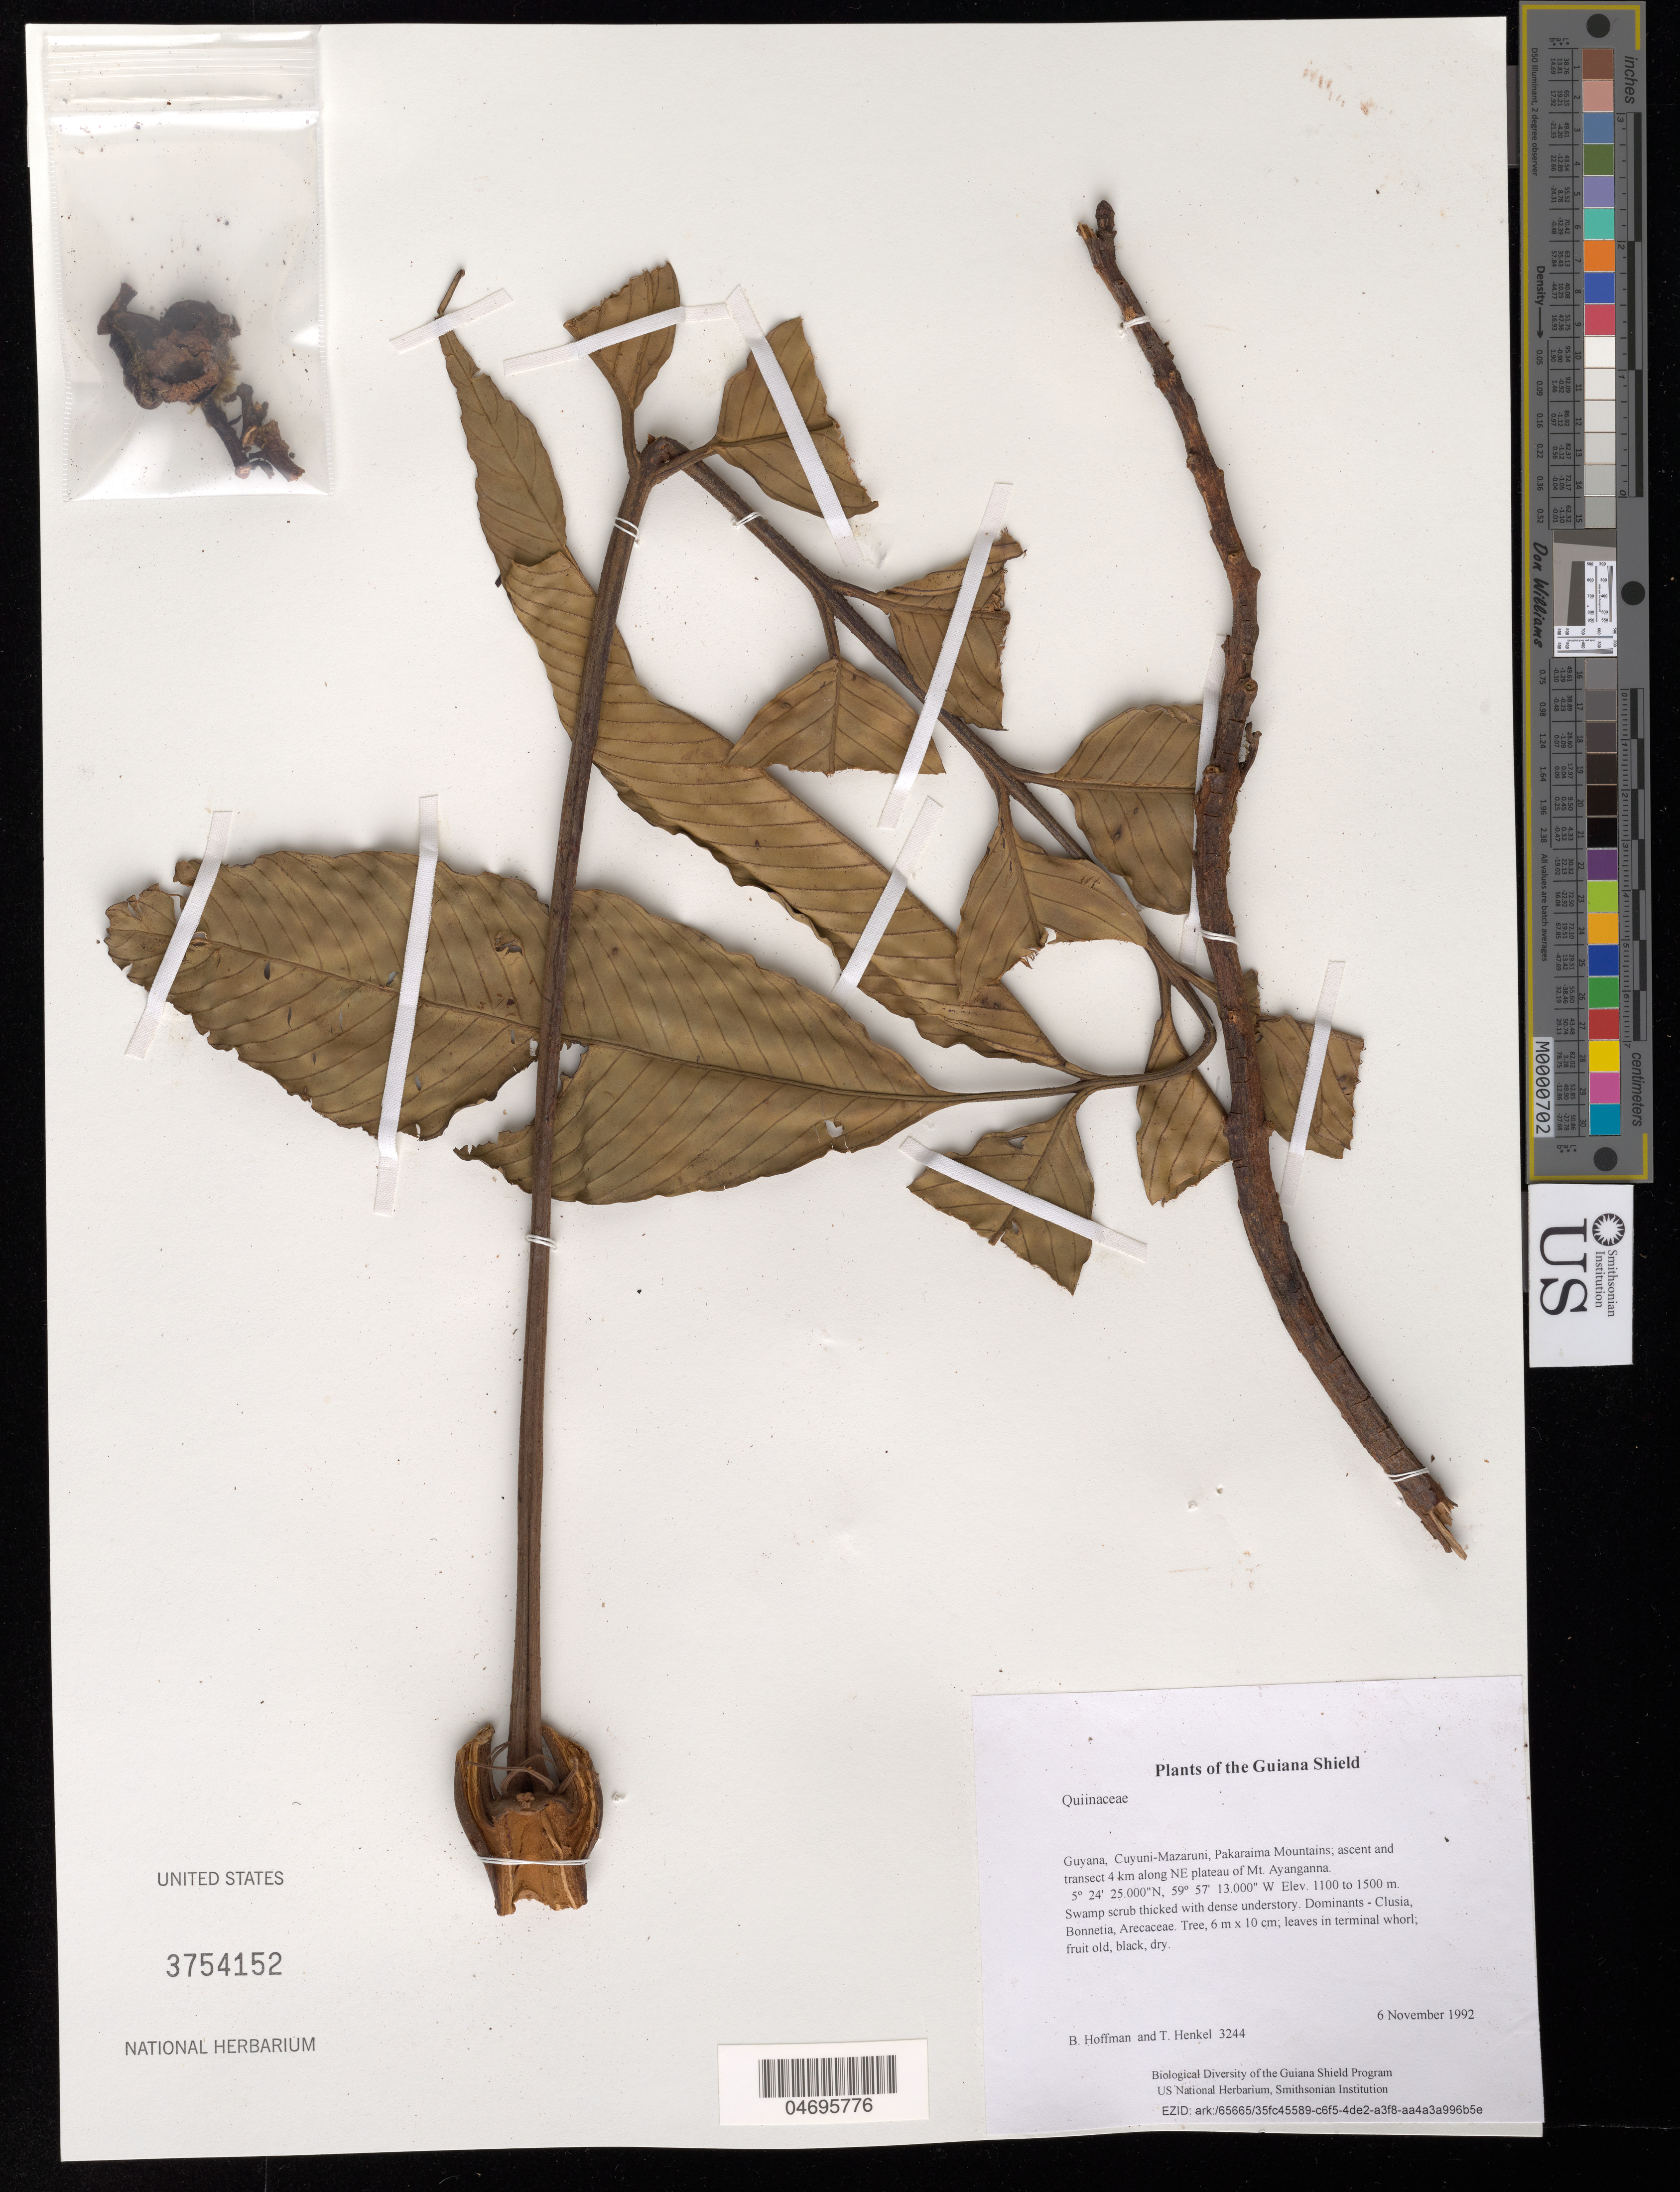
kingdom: Plantae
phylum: Tracheophyta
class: Magnoliopsida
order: Malpighiales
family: Ochnaceae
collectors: B. Hoffman & T. Henkel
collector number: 3244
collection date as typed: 6 November 1992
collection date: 1992-11-06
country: Guyana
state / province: Cuyuni-Mazaruni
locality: Pakaraima Mountains; ascent and transect 4 km along NE plateau of Mt. Ayanganna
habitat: Swamp scrub thicked with dense understory. Dominants - Clusia, Bonnetia, Arecaceae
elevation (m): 1100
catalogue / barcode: US 3754152